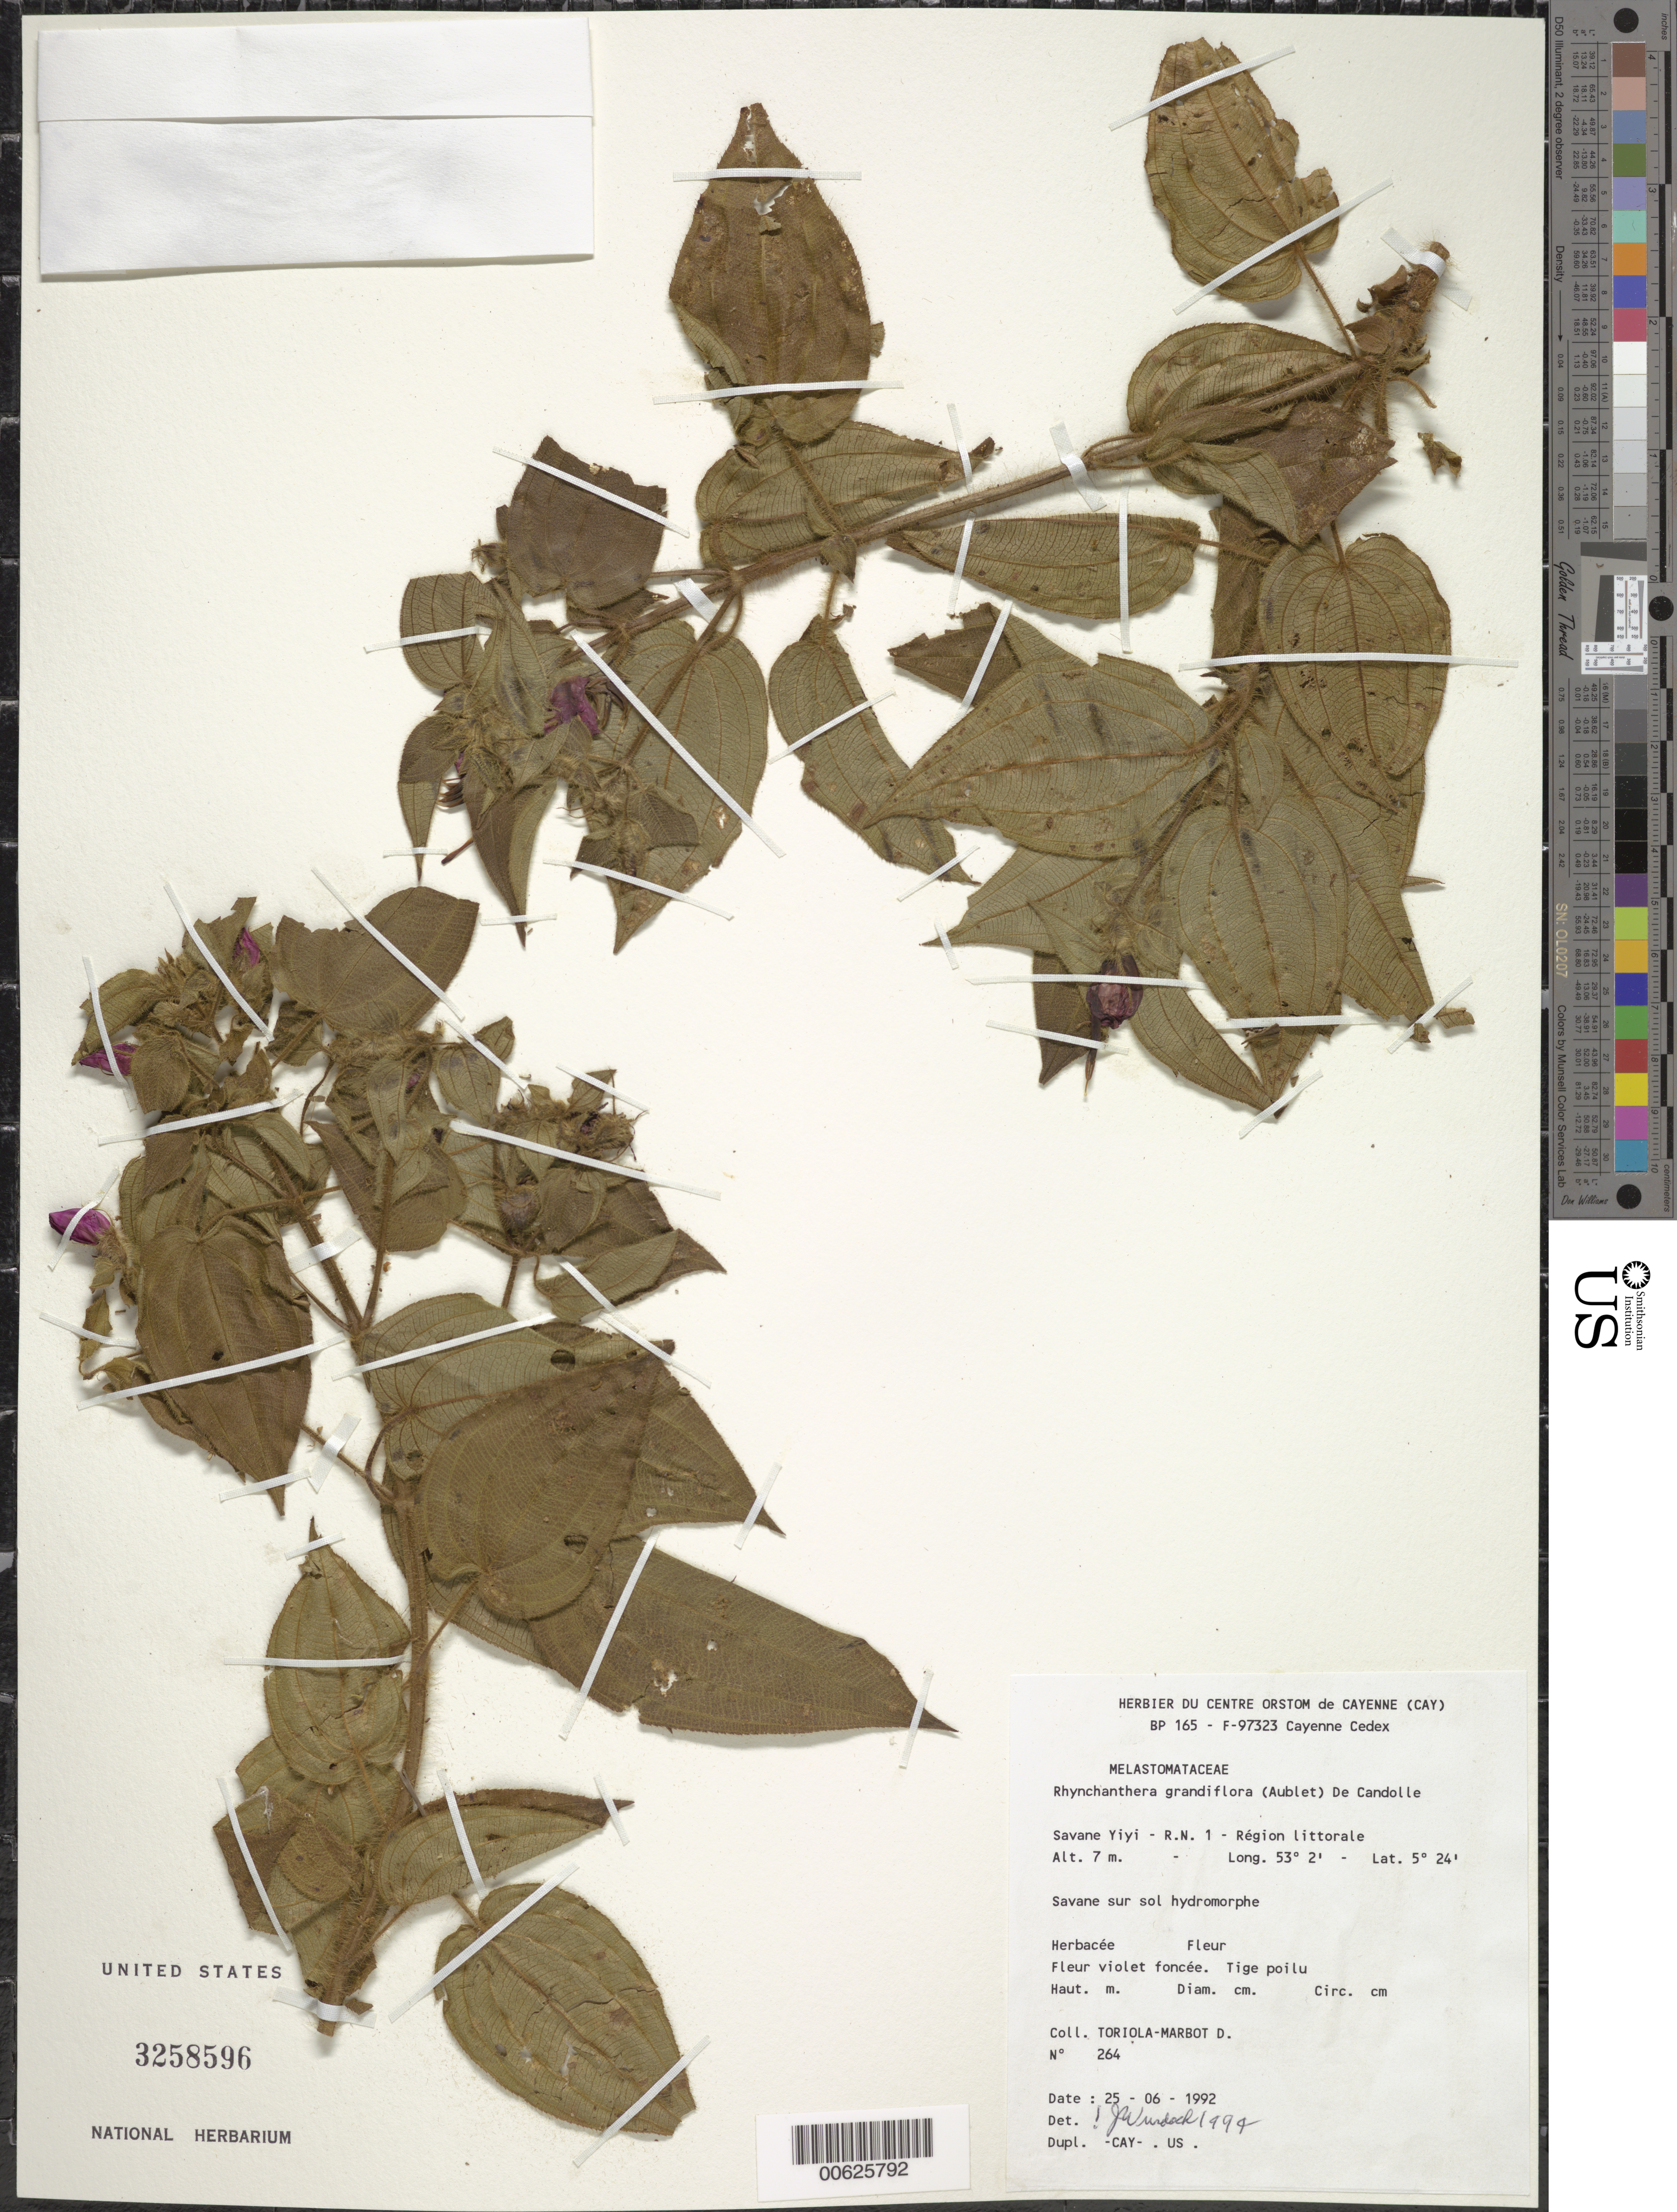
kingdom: Plantae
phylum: Tracheophyta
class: Magnoliopsida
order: Myrtales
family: Melastomataceae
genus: Rhynchanthera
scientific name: Rhynchanthera grandiflora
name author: (Aubl.) DC.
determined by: Wurdack, John J., (US), US (UNITED STATES)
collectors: D. Toriola-Marbot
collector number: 264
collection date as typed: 25-Jun-92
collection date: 1992-06-25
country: French Guiana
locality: Savane Yiyi, R.N. 1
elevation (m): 7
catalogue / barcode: US 3258596